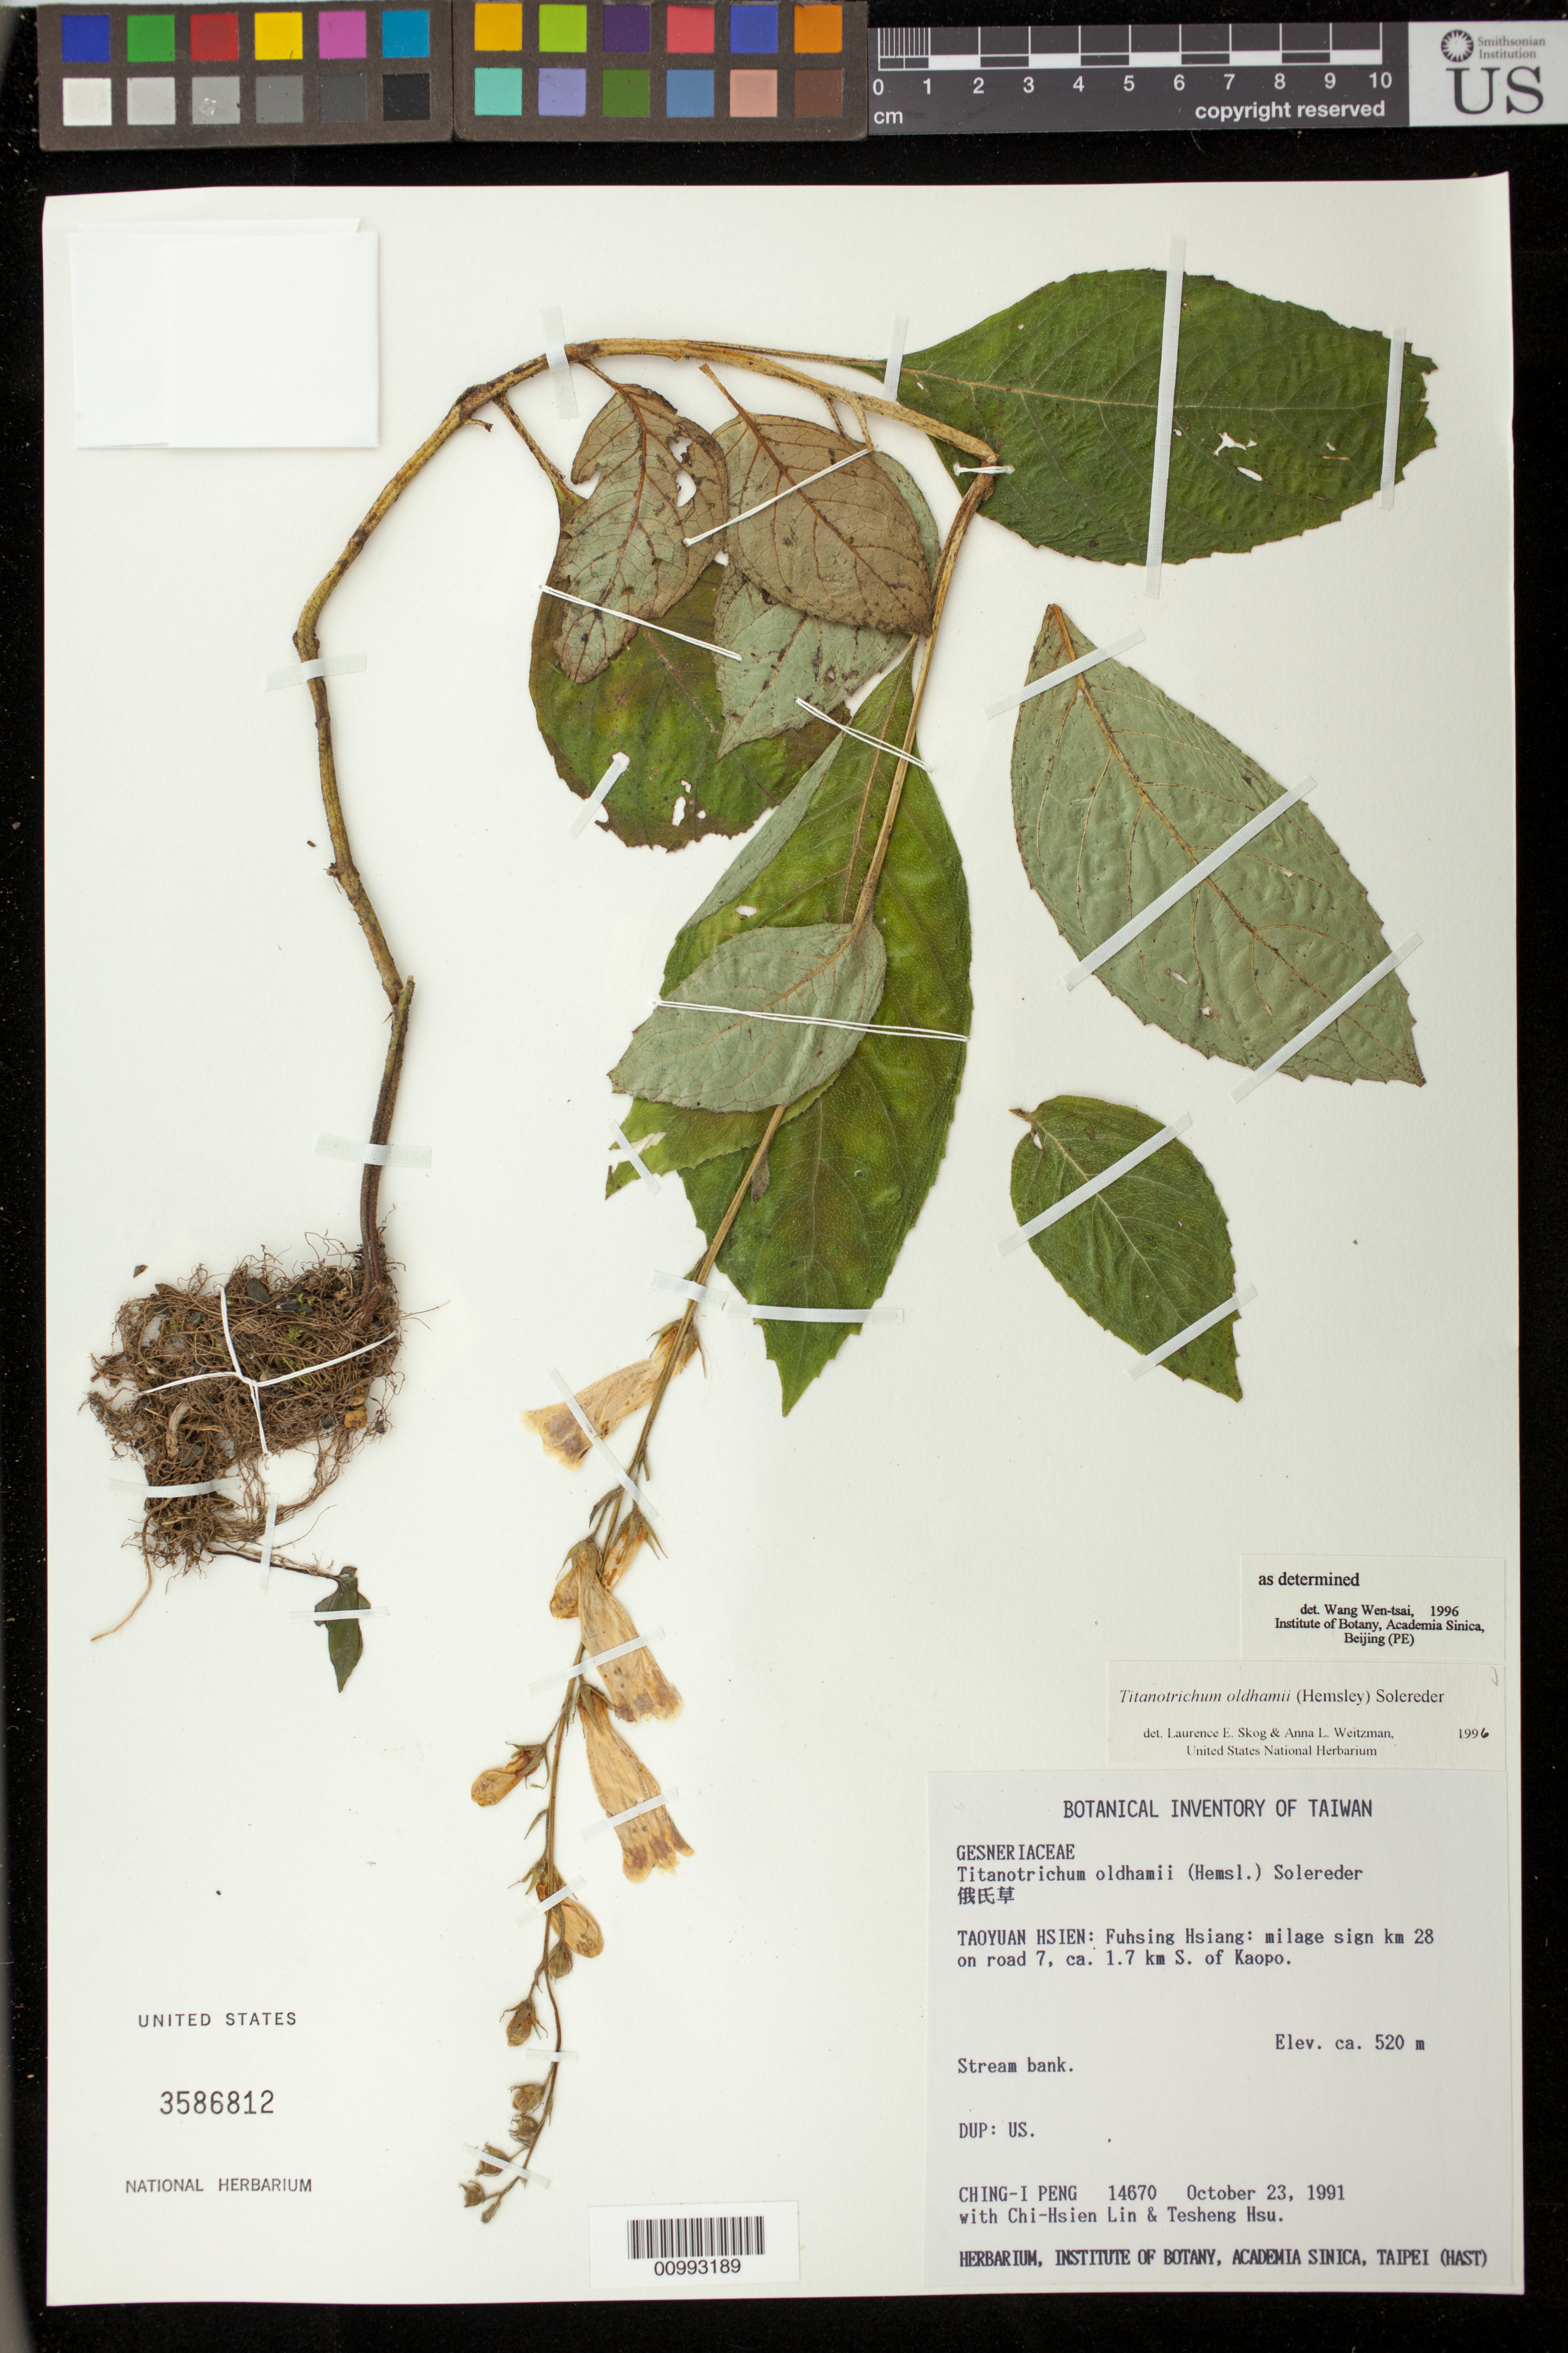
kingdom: Plantae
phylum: Tracheophyta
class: Magnoliopsida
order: Lamiales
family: Gesneriaceae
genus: Titanotrichum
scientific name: Titanotrichum oldhamii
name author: (Hemsl.) Soler.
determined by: Skog, L. E.; Weitzman, A. L.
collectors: C.-I Peng, C. Lin & T. Hsu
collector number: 14670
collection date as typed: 23 Oct 1991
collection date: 1991-10-23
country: Taiwan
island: Taiwan [Formosa]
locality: Taoyuan Hsien: Fuhsing Hsiang, milage sign km 28 on road 7, ca. 1.7 km S of Kaopo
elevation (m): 520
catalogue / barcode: US 3586812